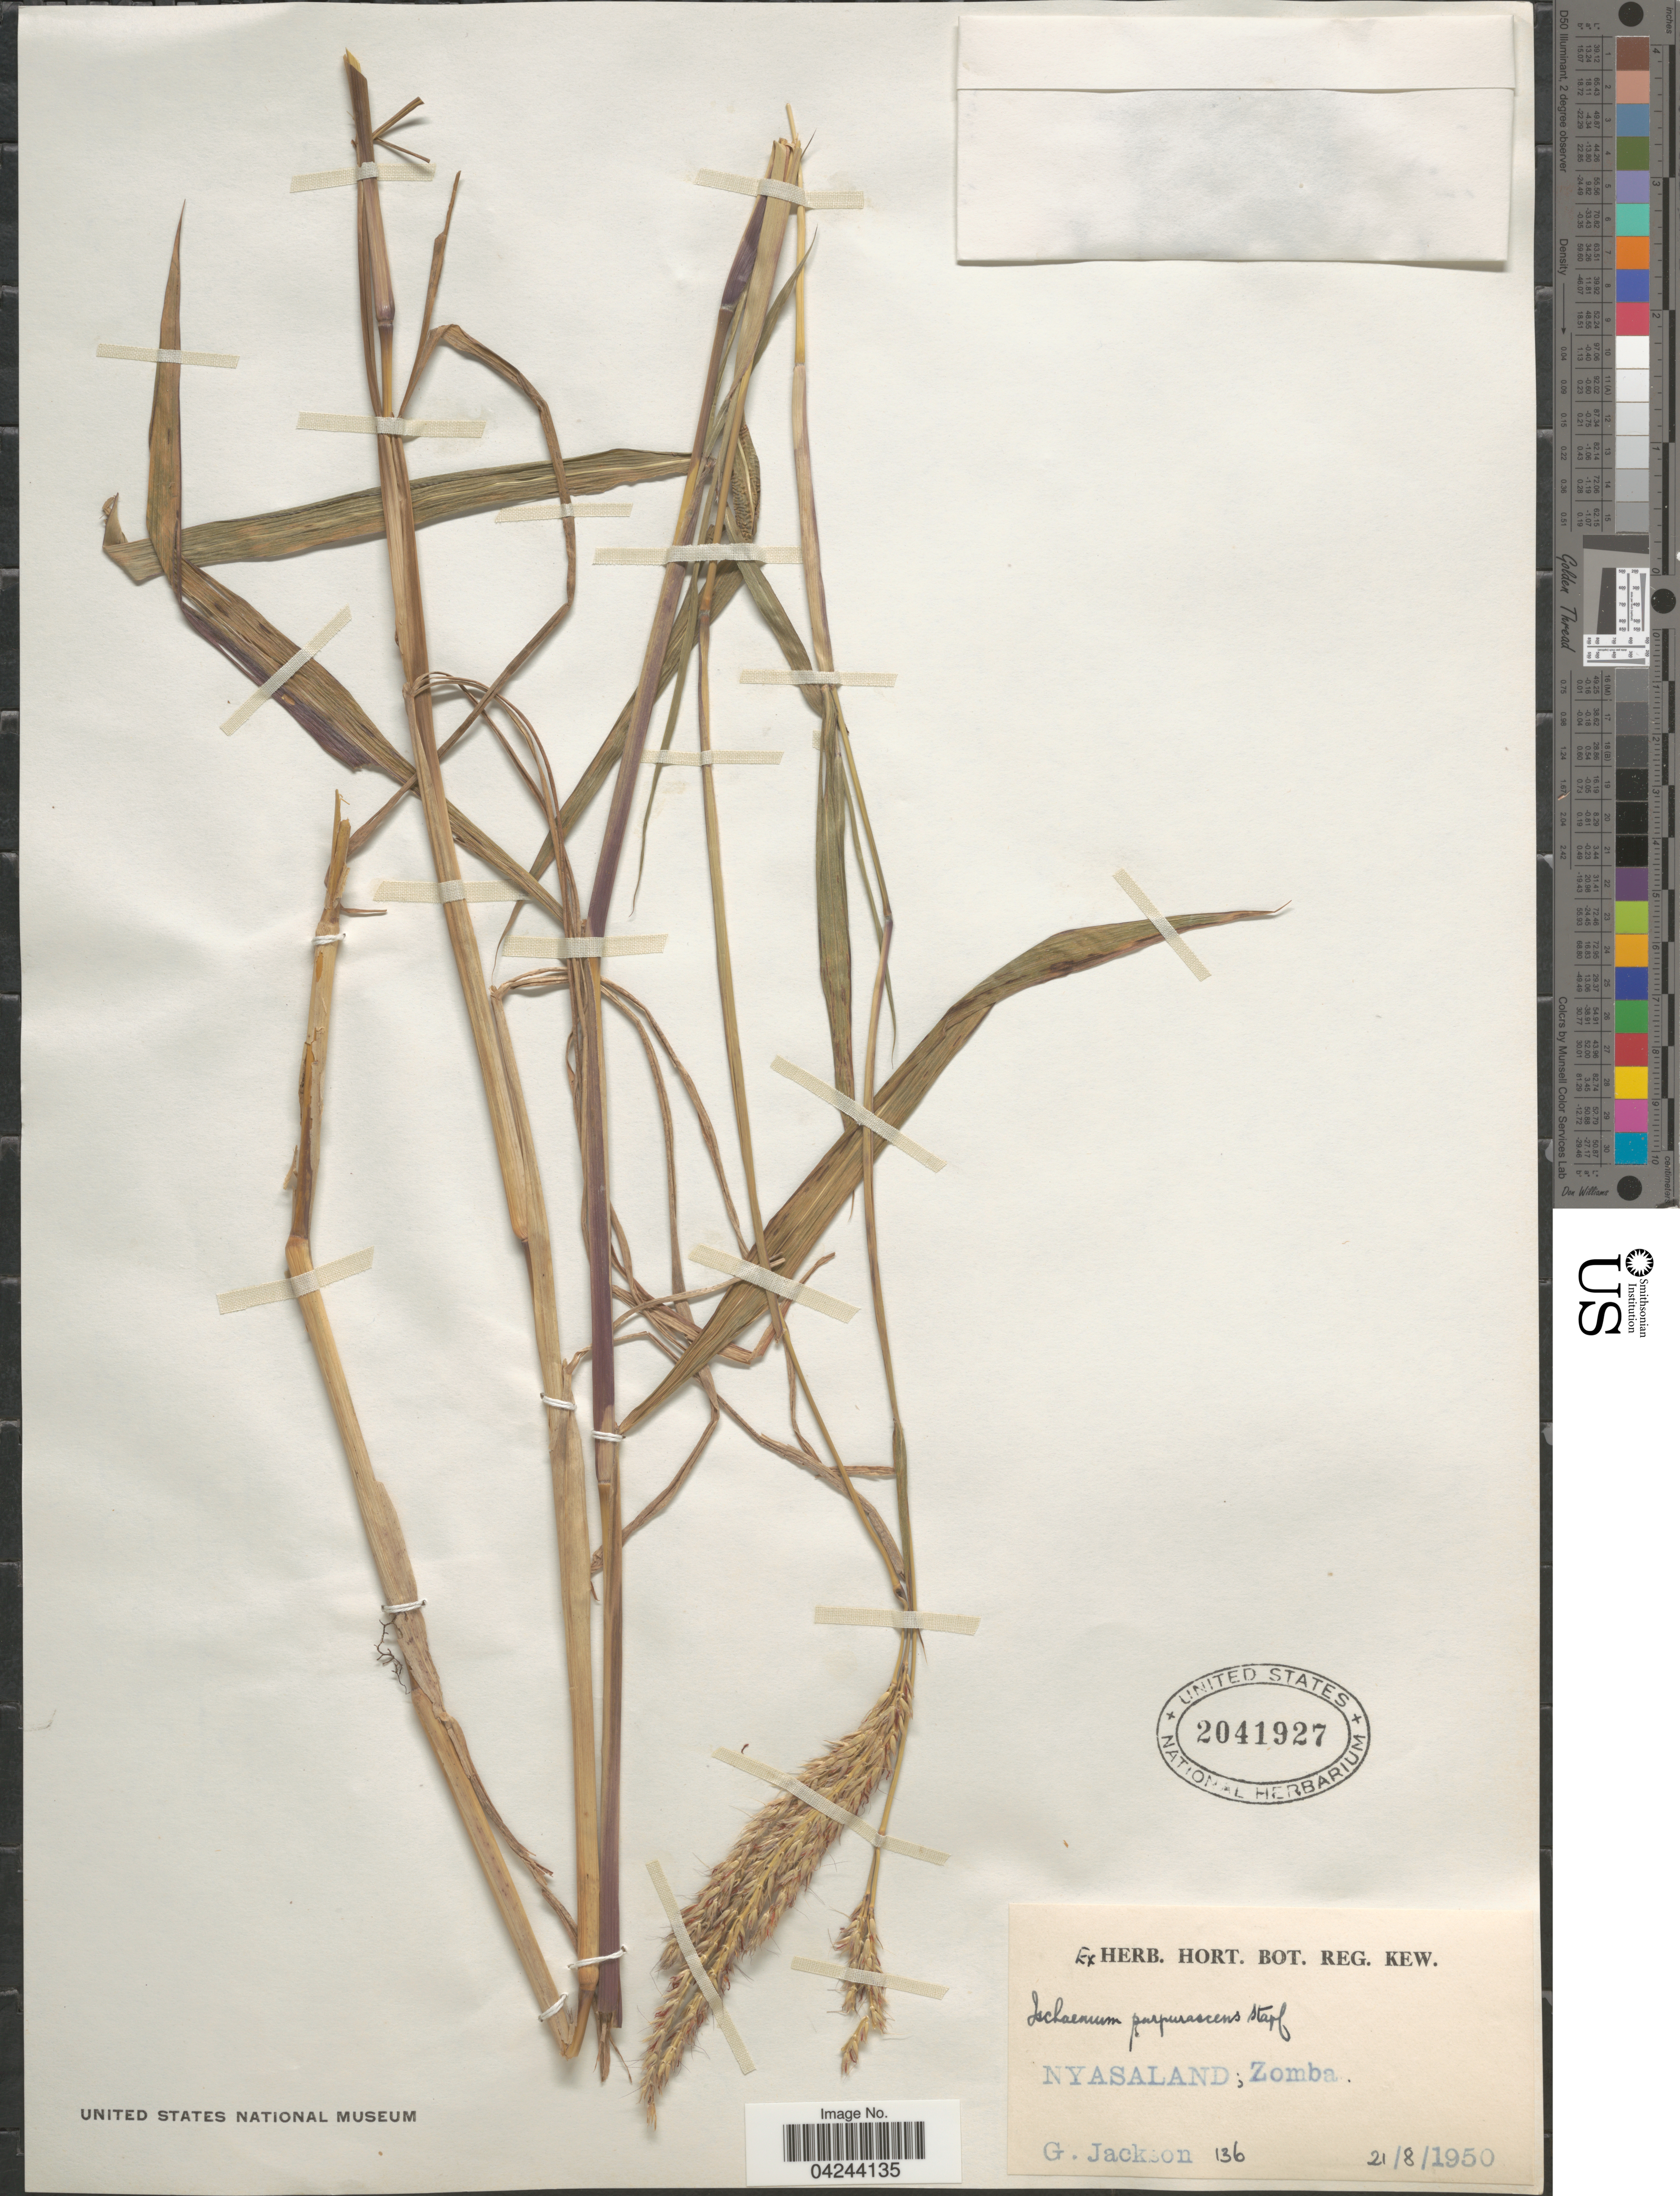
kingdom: Plantae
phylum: Tracheophyta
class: Liliopsida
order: Poales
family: Poaceae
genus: Ischaemum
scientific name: Ischaemum polystachyum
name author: J. Presl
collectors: G. Jackson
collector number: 136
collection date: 1950-08-21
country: Malawi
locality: Nyasaland;Zomba.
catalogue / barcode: US 2041927